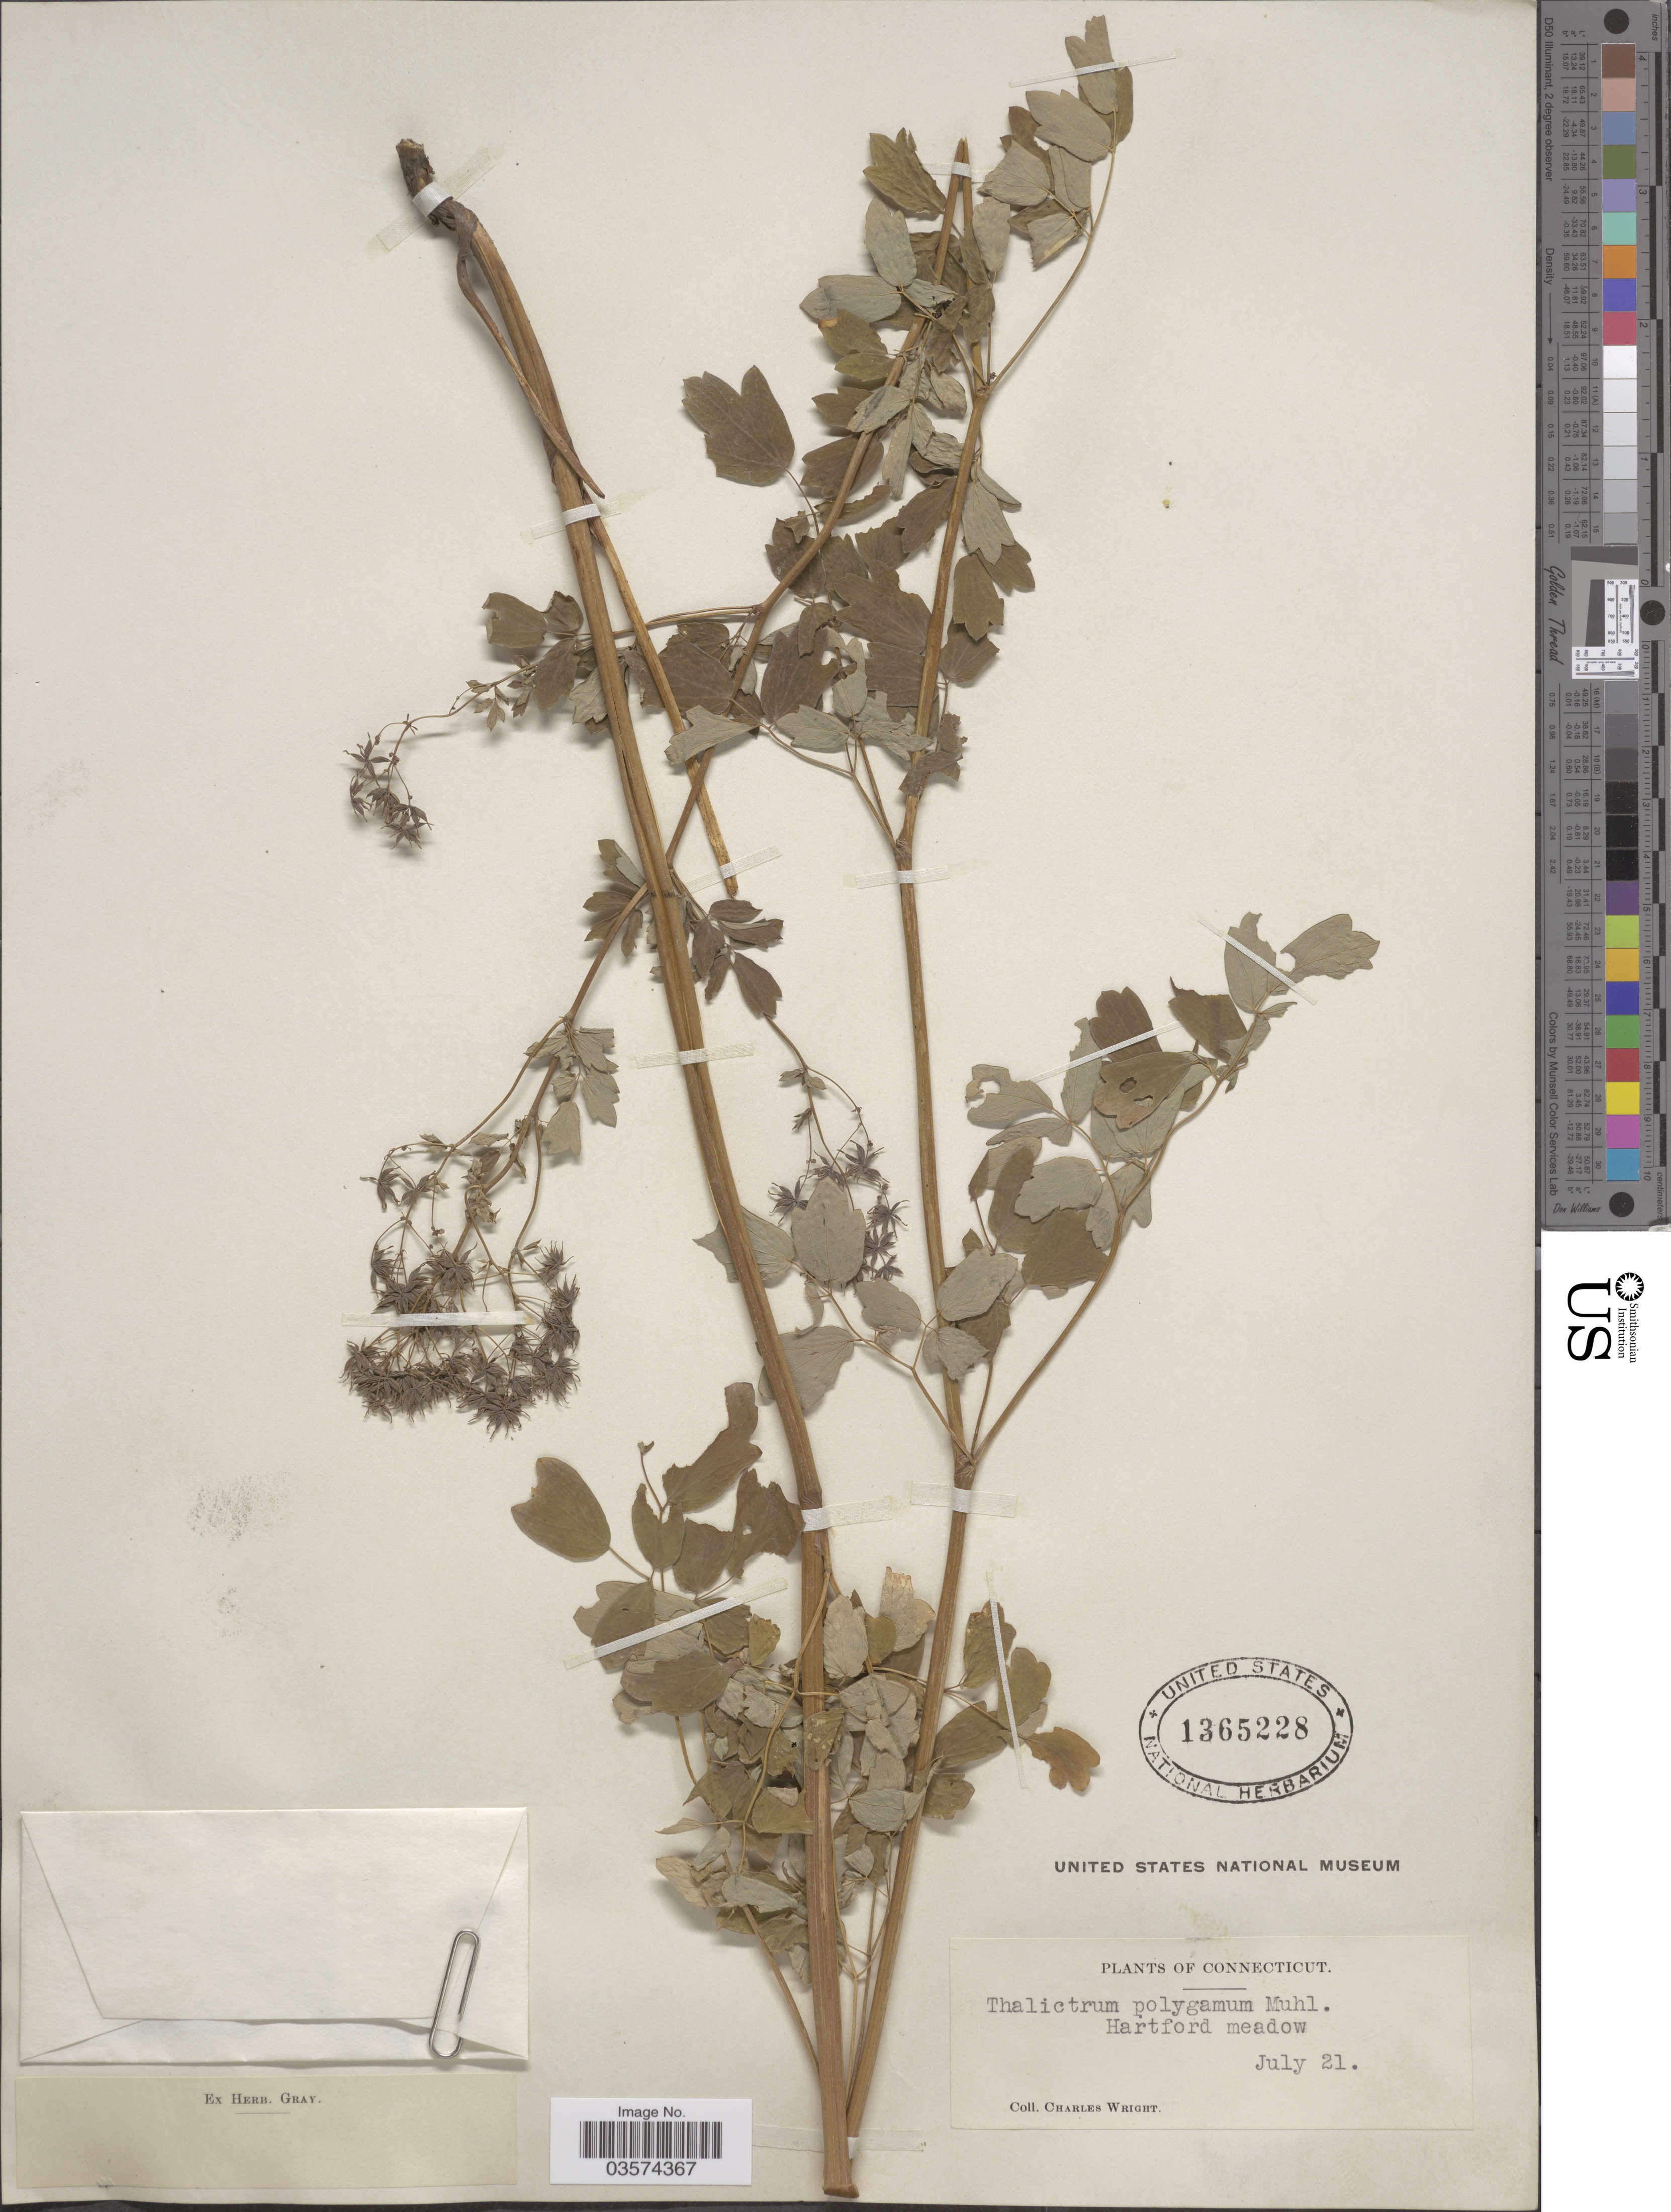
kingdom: Plantae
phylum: Tracheophyta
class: Magnoliopsida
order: Ranunculales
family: Ranunculaceae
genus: Thalictrum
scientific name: Thalictrum pubescens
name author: Pursh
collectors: C. Wright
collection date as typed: Transcribed d/m/y: /7/21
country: United States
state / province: Connecticut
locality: Hartford meadow.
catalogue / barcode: US 1365228